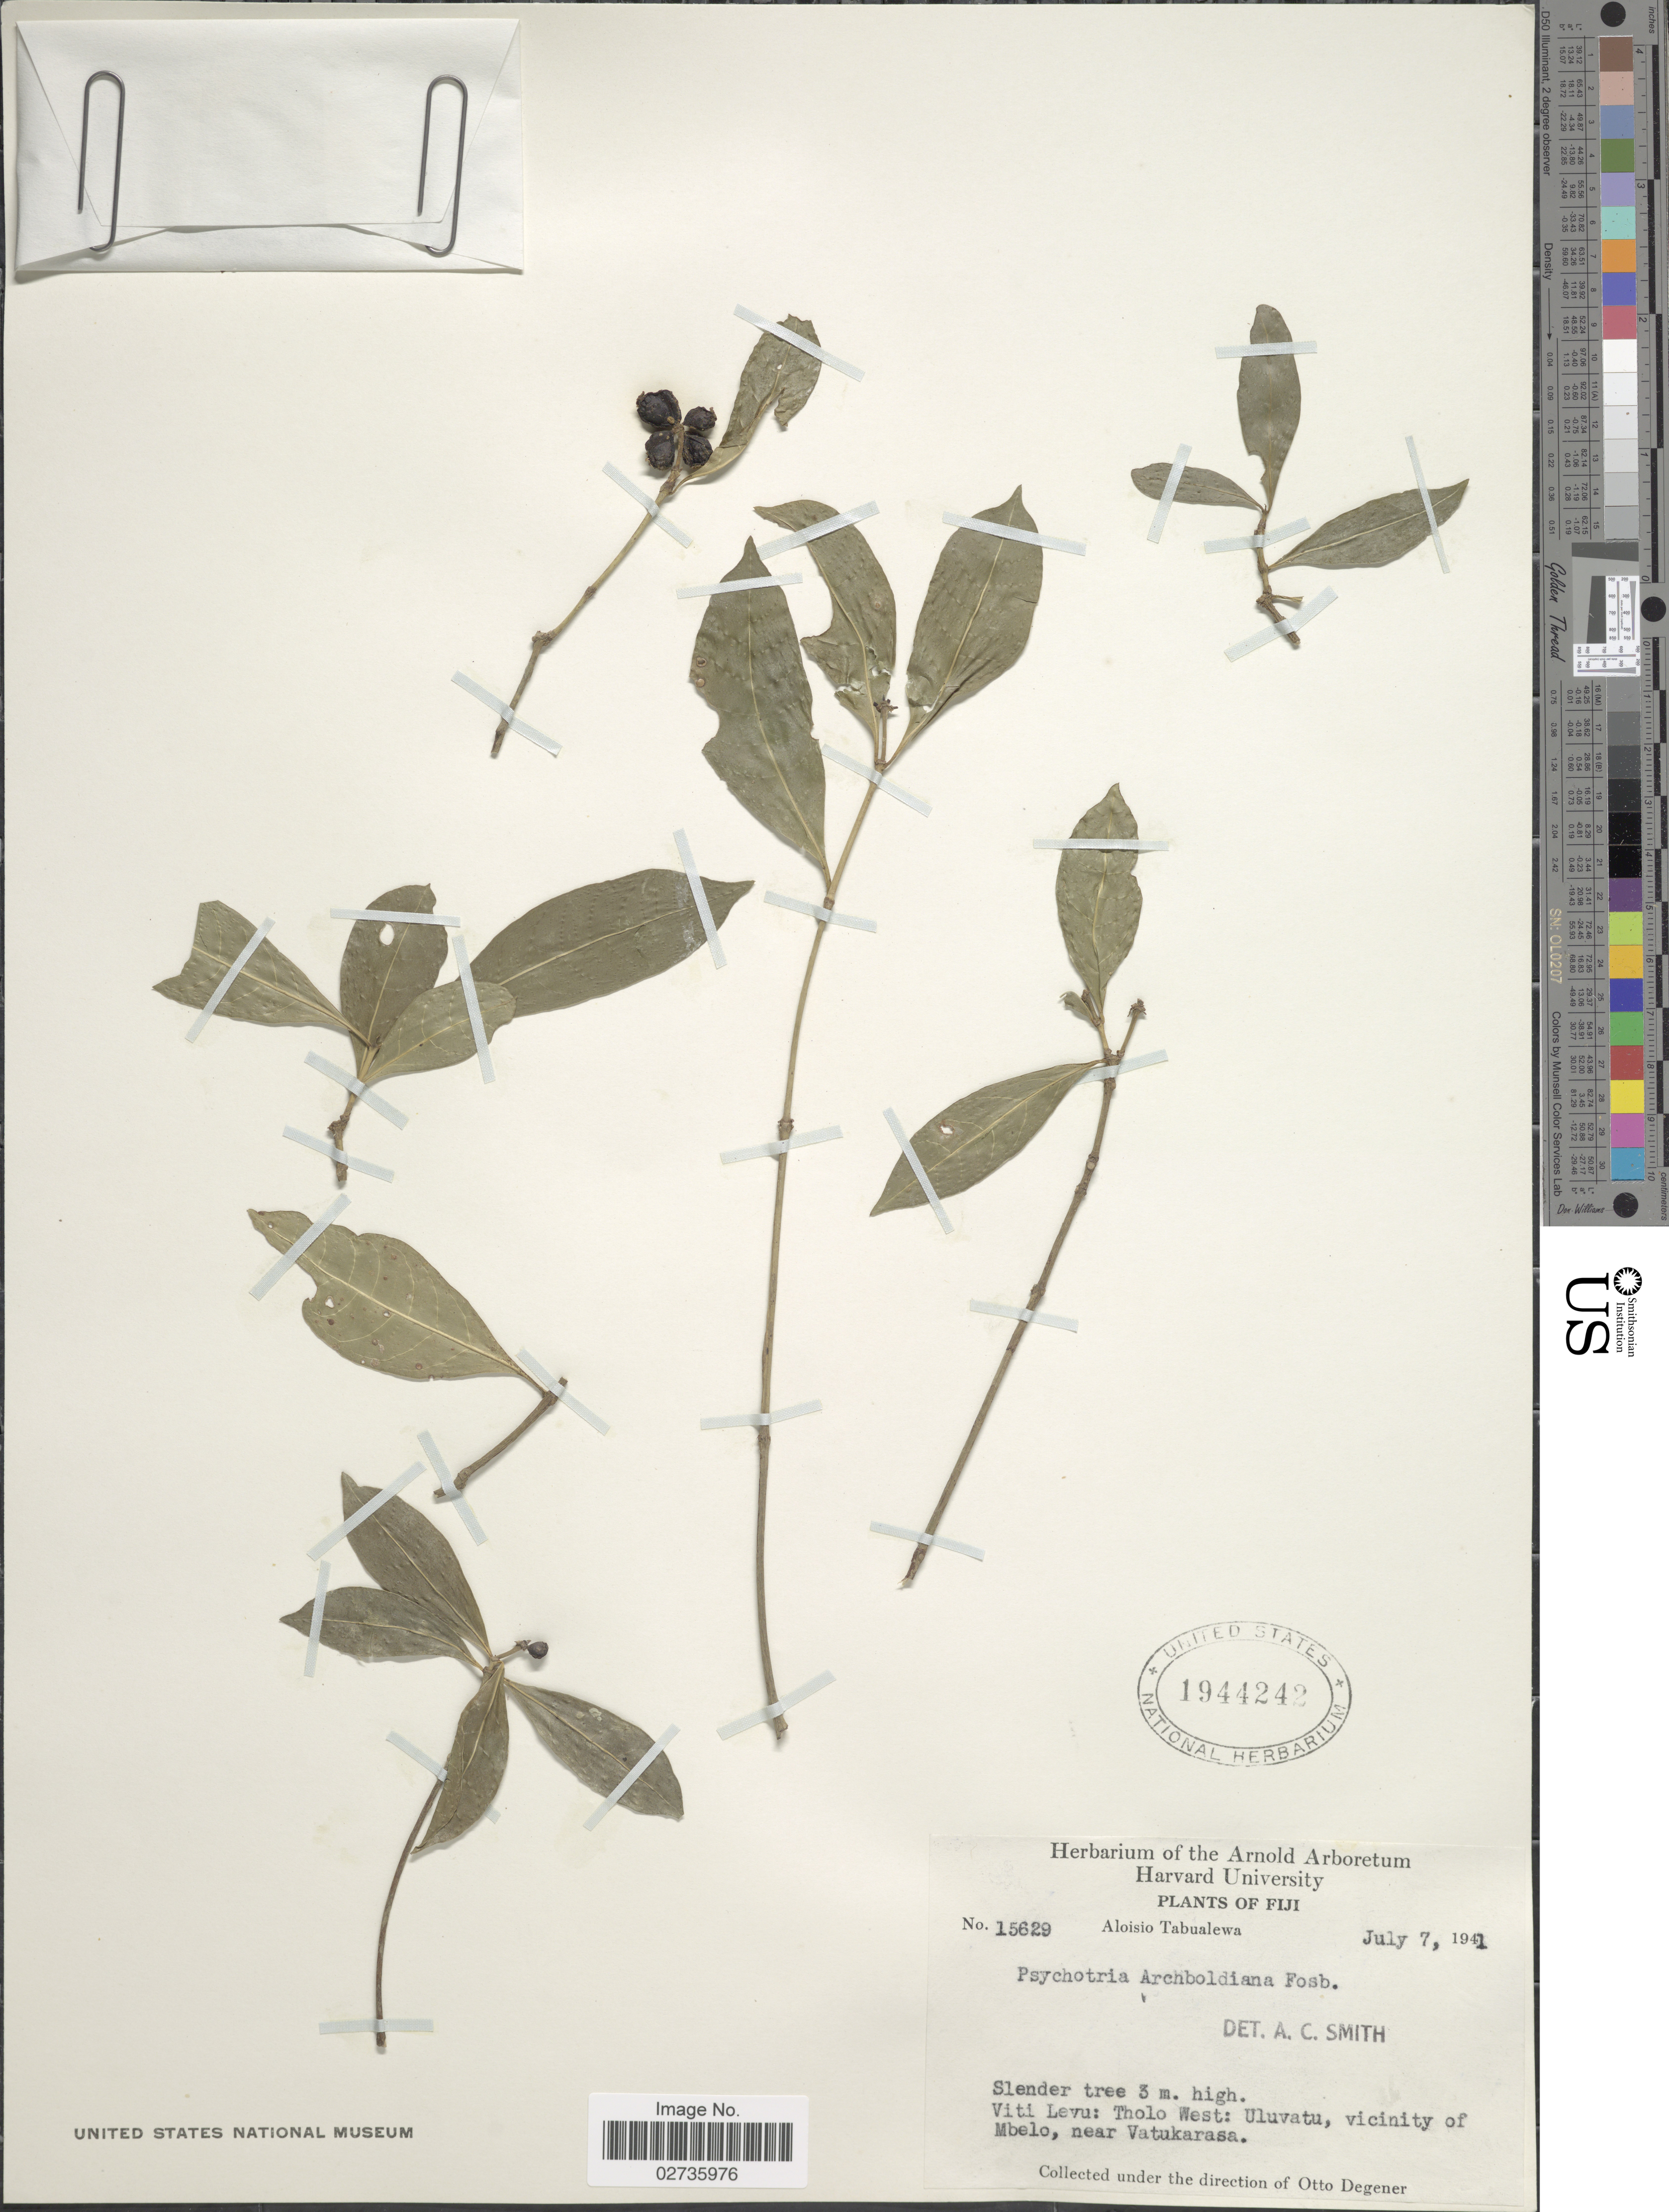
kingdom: Plantae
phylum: Tracheophyta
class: Magnoliopsida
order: Gentianales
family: Rubiaceae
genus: Psychotria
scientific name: Psychotria archboldiana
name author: Fosberg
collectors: A. Tabualewa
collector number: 15629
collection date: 1941-07-07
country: Fiji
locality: Viti Levu: Tholo West: Uluvatu, vicinity of Mbelo, near Vatukarasa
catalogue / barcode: US 1944242